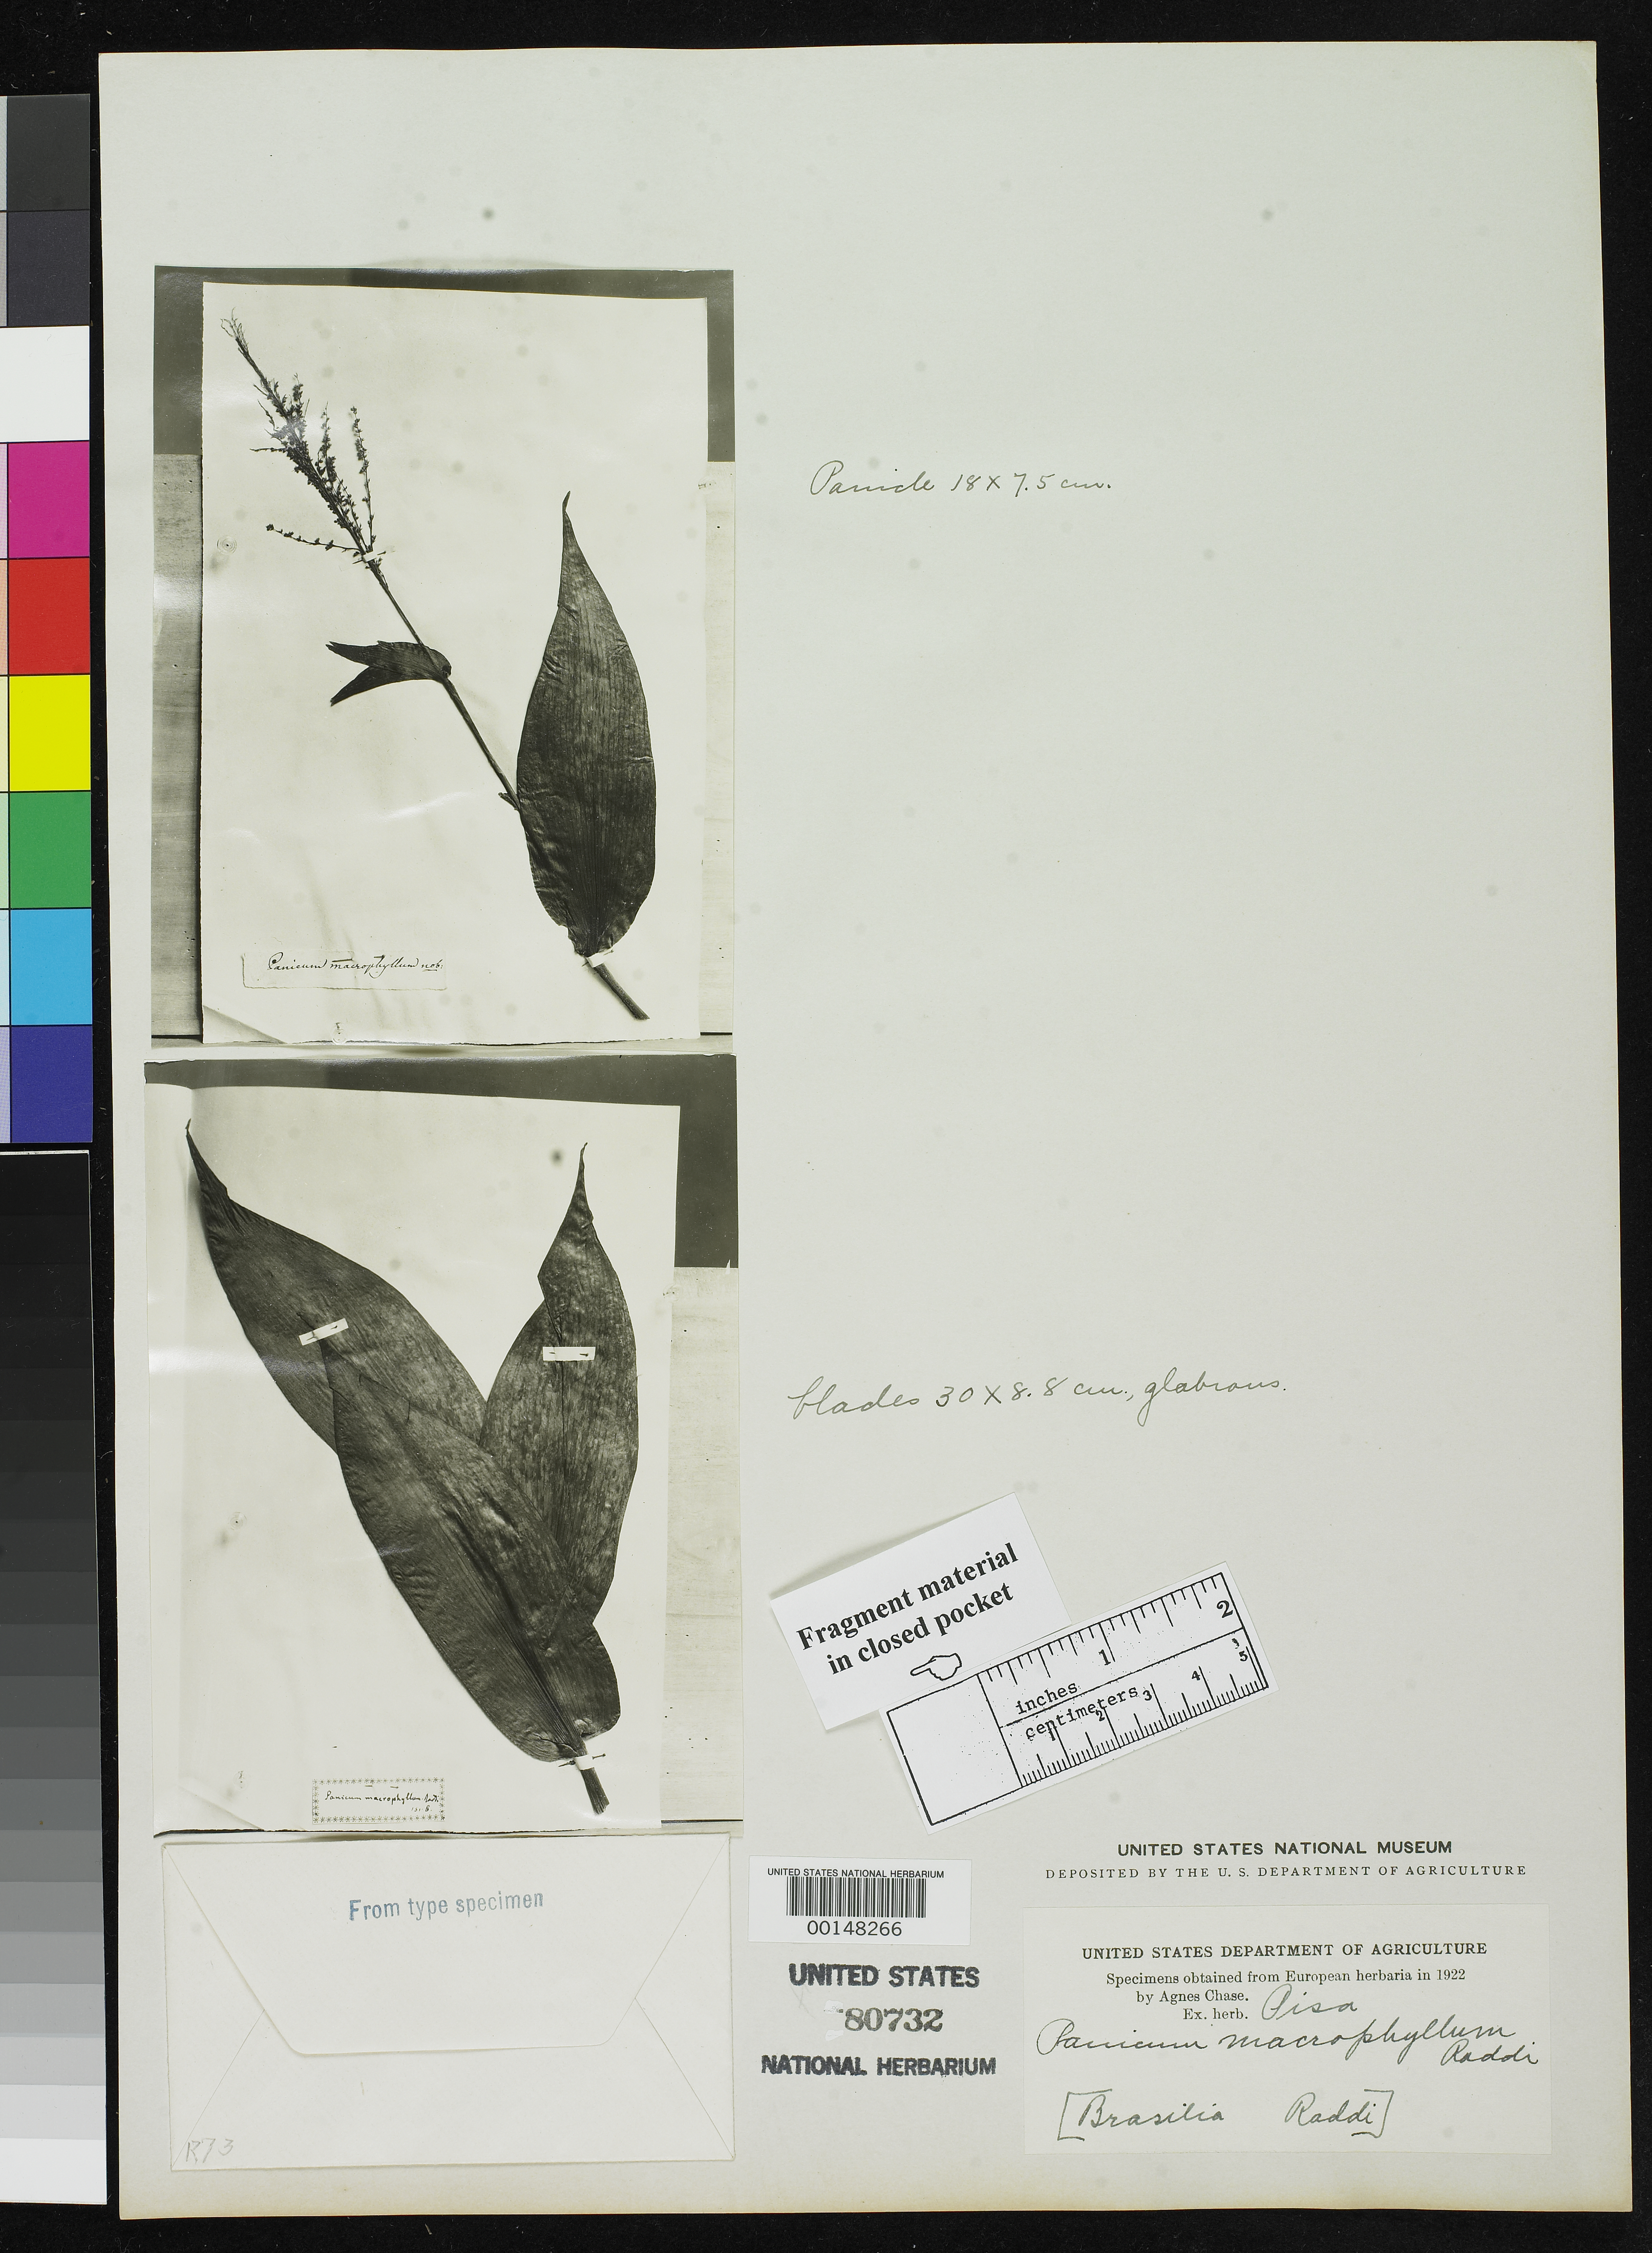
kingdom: Plantae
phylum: Tracheophyta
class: Liliopsida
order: Poales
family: Poaceae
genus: Panicum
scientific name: Panicum macrophyllum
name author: Raddi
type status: Type Fragment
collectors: G. Raddi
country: Brazil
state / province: Rio de Janeiro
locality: Mandiocan, Mt. Estrella.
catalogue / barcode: US 80732